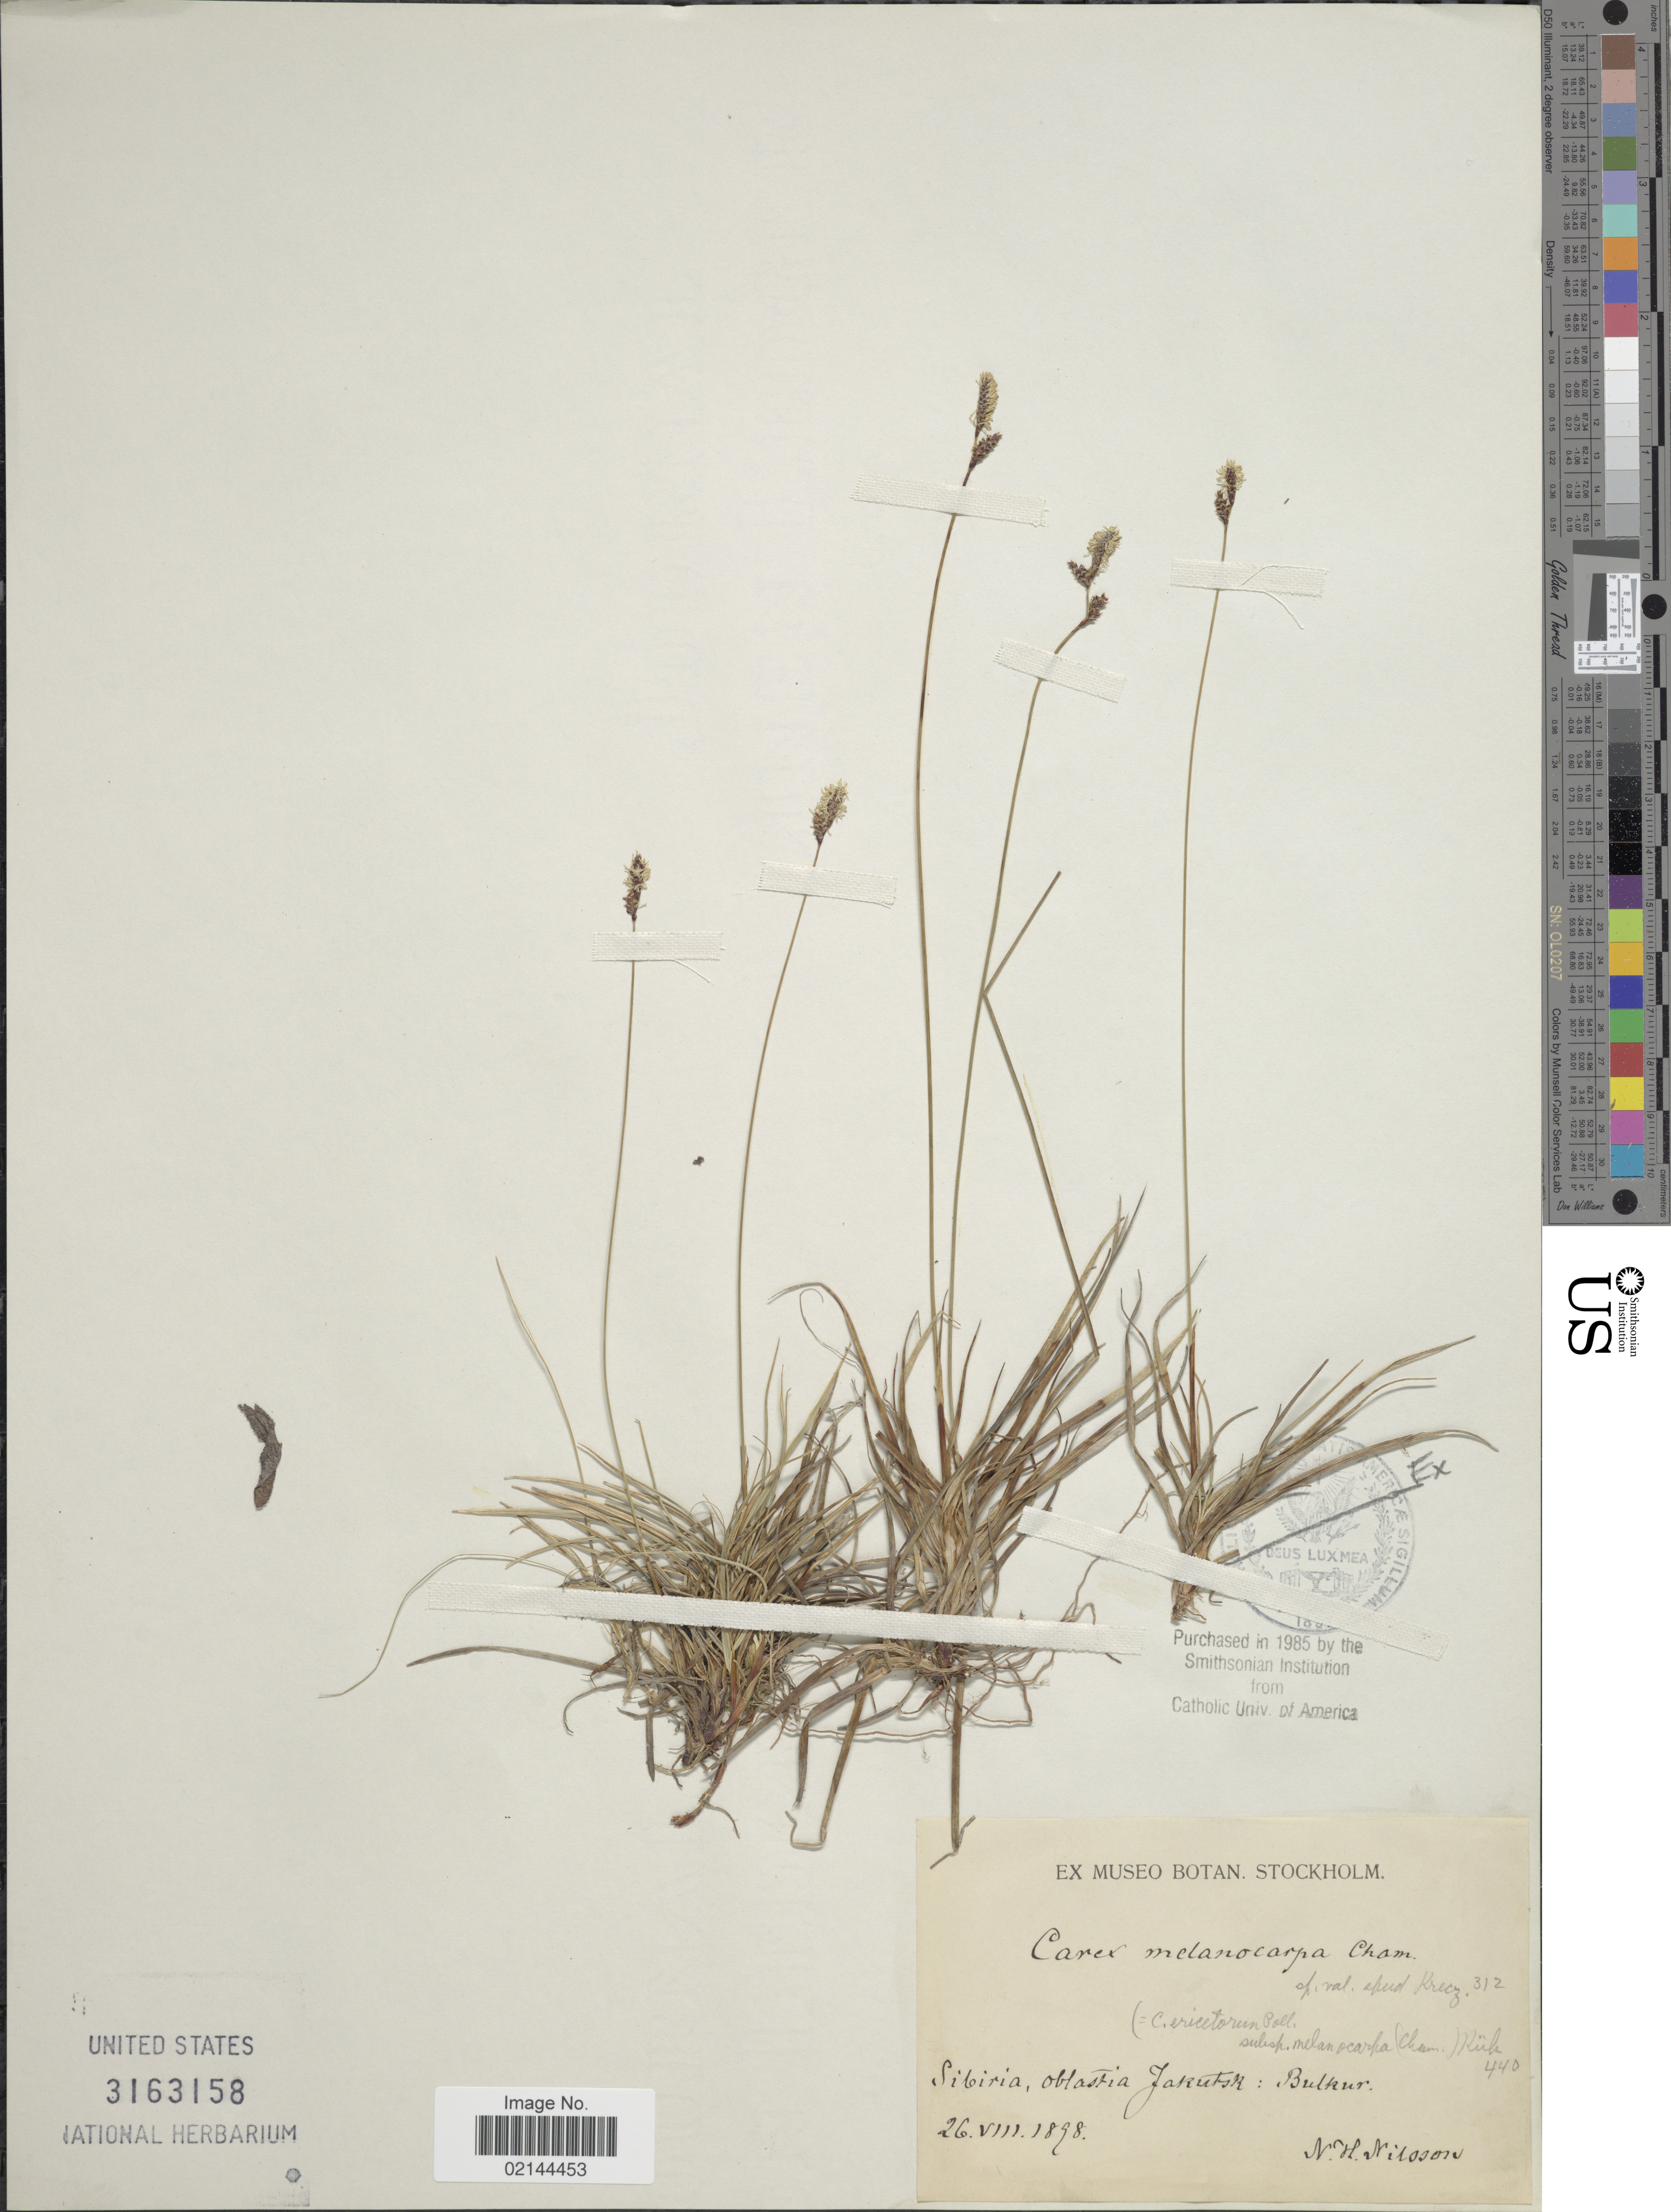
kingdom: Plantae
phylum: Tracheophyta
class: Liliopsida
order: Poales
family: Cyperaceae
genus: Carex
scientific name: Carex ericetorum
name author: Pollich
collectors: N. H. Nilsson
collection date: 1898-08-26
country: Russian Federation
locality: Sibiria, oblastia Jarutsr: Bulkur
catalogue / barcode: US 3163158